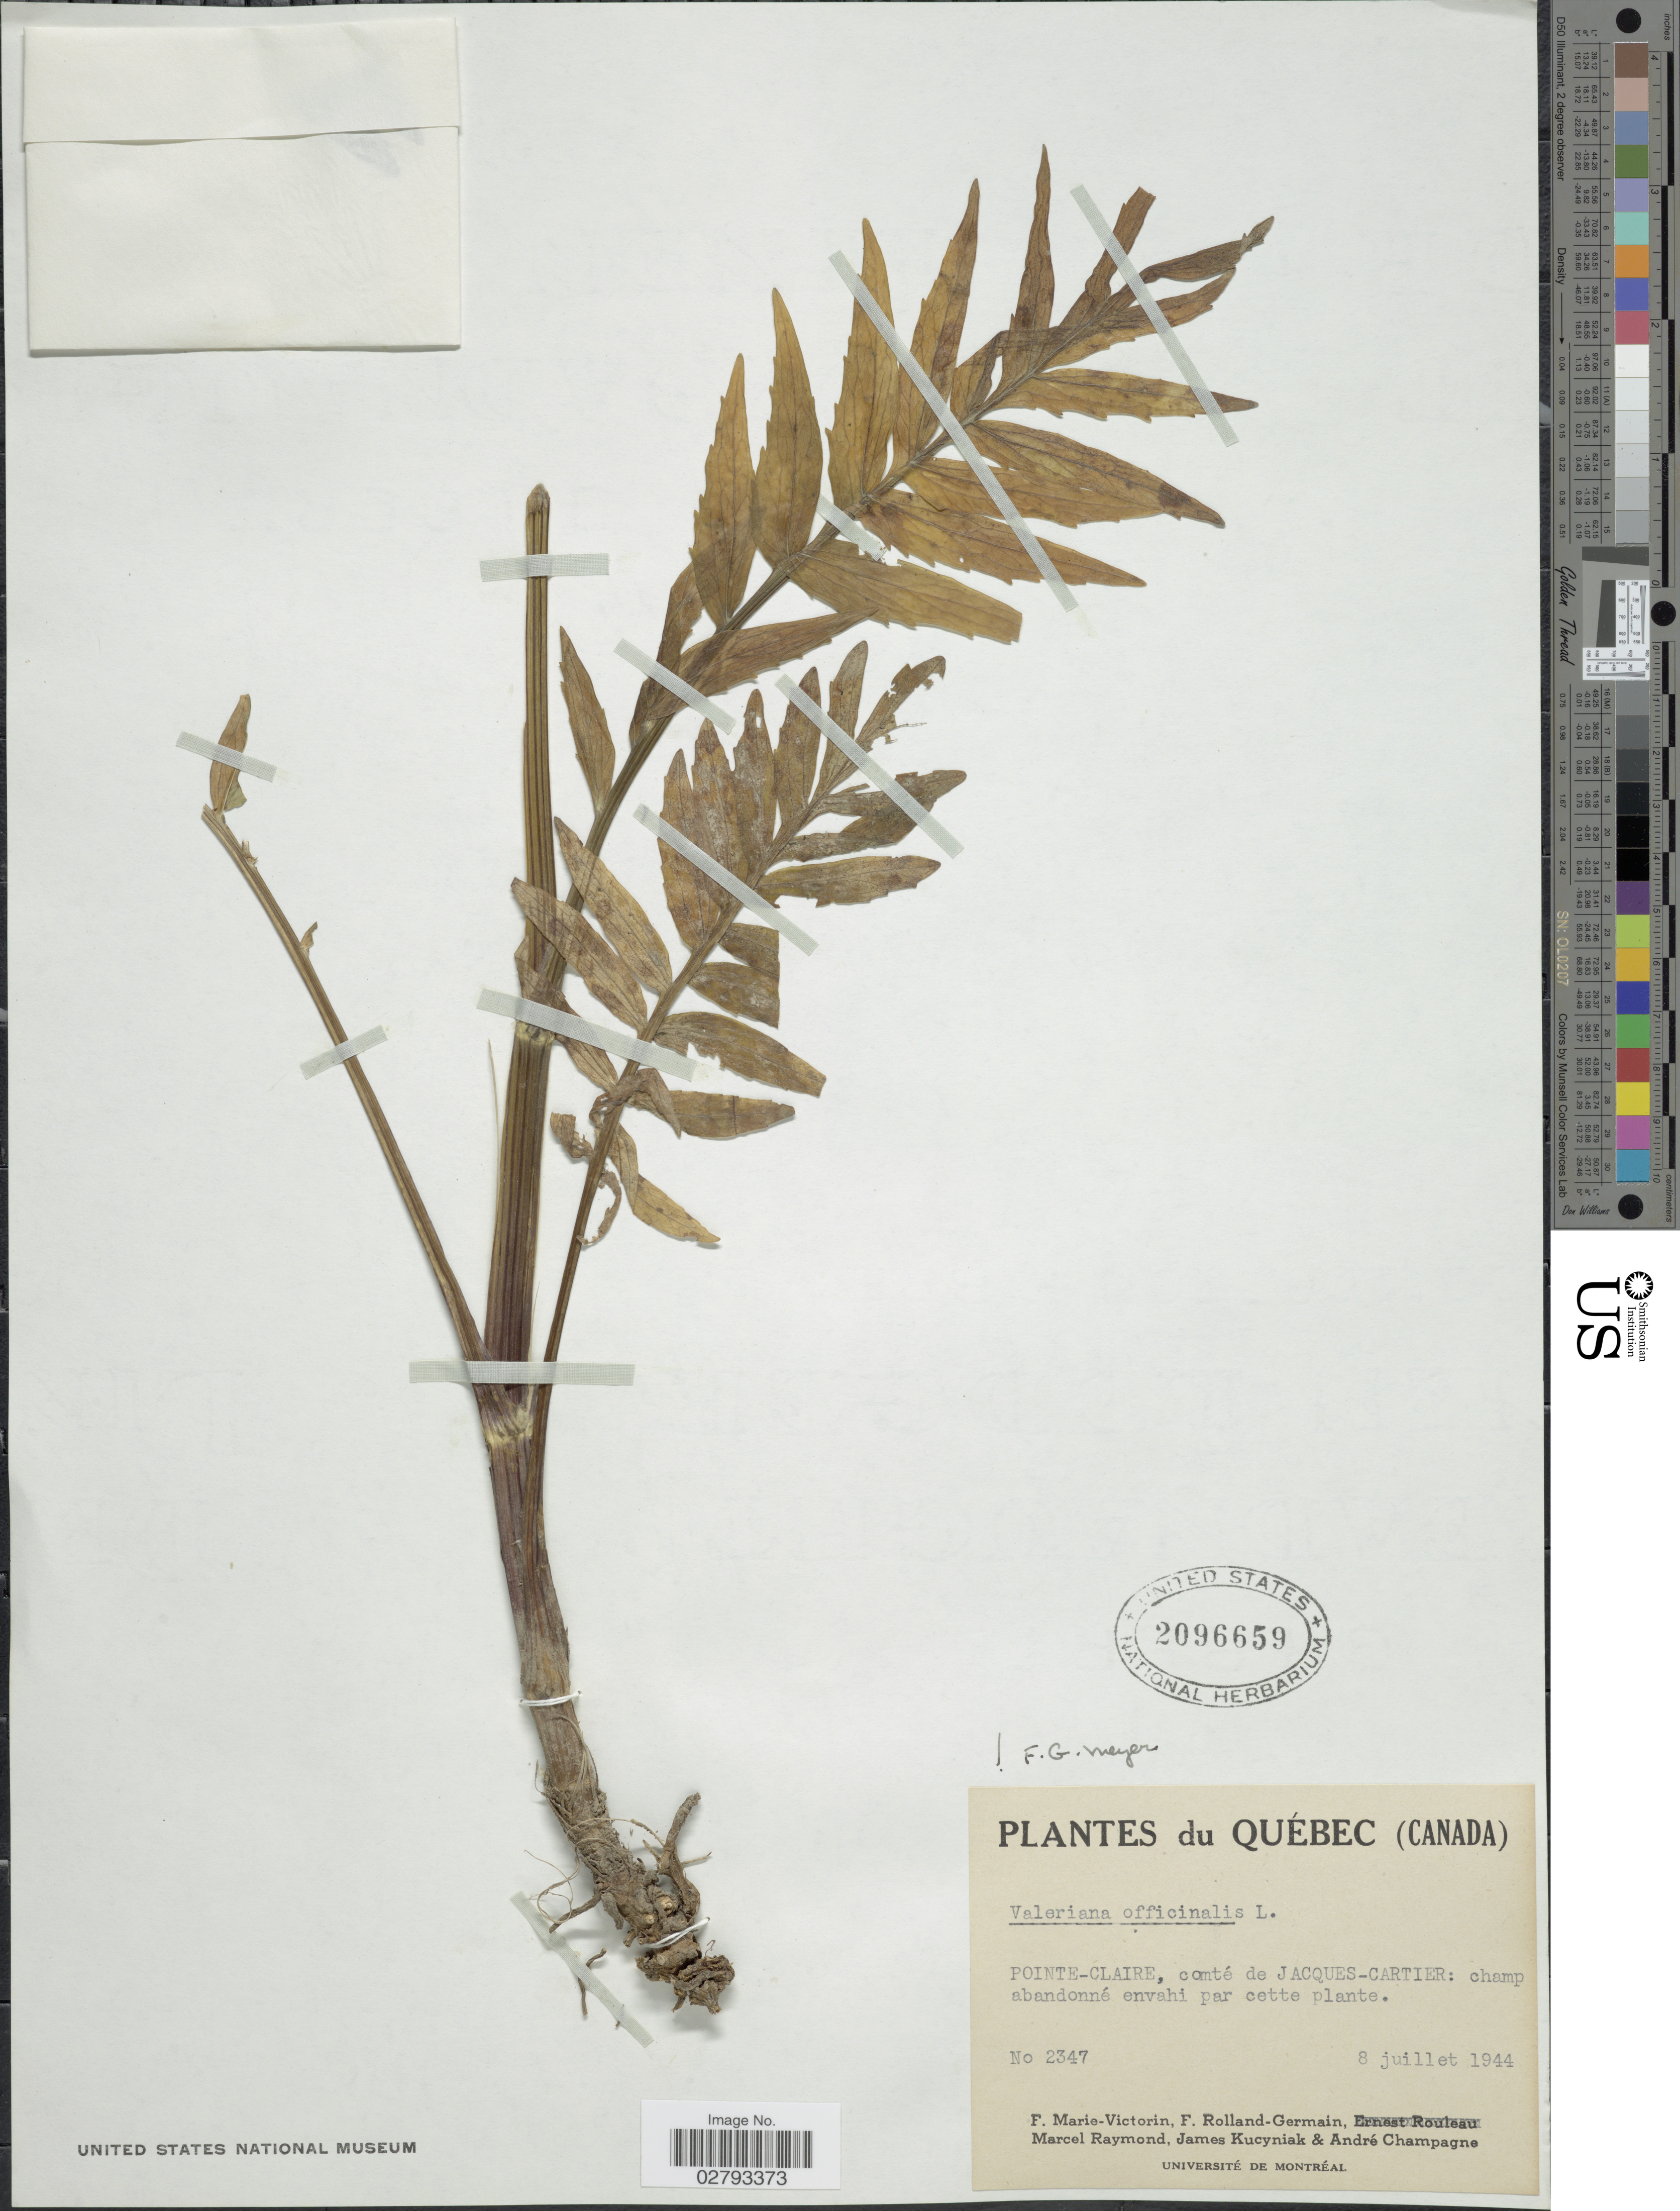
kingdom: Plantae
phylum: Tracheophyta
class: Magnoliopsida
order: Dipsacales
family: Caprifoliaceae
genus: Valeriana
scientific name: Valeriana officinalis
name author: L.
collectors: F. Marie-Victorin, Rolland-Germain, M. Raymond, J. Kucyniak & A. Champagne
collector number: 2347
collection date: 1944-07-08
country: Canada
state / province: Quebec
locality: Pointe-Claire, comté de Jacques-Cartier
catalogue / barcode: US 2096659